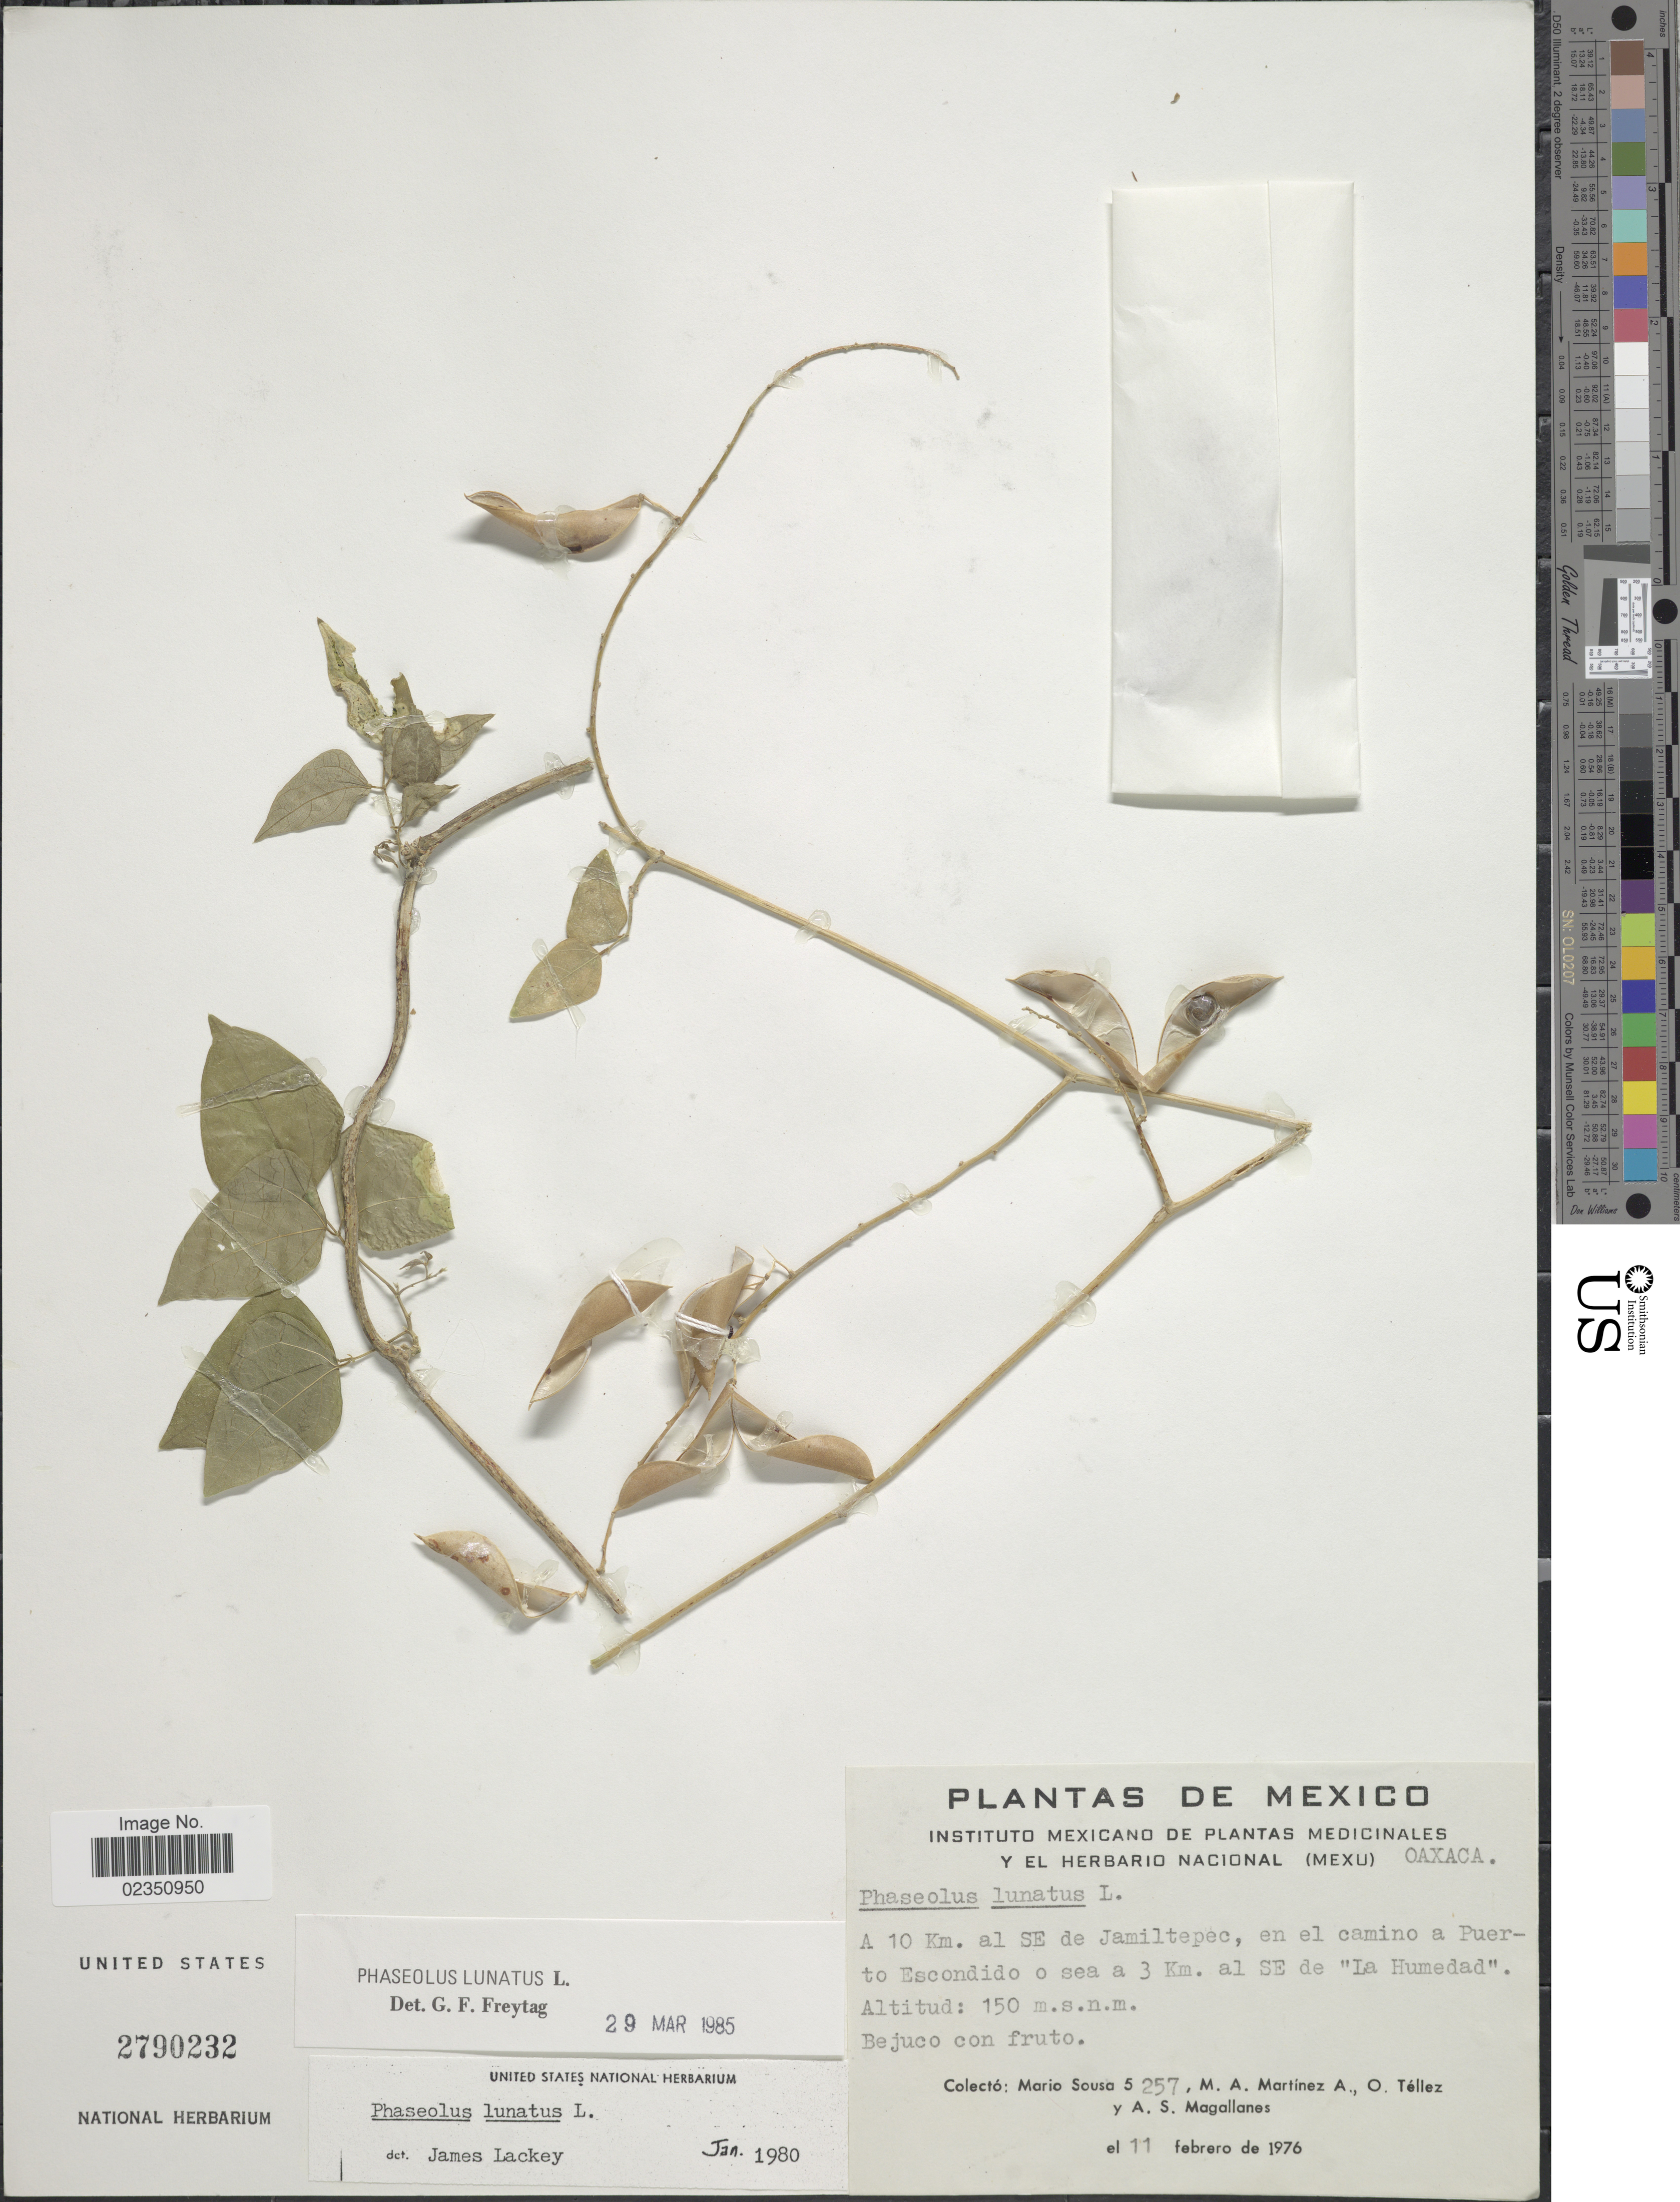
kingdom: Plantae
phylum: Tracheophyta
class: Magnoliopsida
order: Fabales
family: Fabaceae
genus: Phaseolus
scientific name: Phaseolus lunatus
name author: L.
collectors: M. Sousa S., M. A. Martínez Alfaro, O. Tellez & A. Magallanes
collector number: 257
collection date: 1976-02-11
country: Mexico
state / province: Oaxaca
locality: A 10 Km al SE de Jamiltepec, en el camino a Puerto Escondido o seca a 3 Km al SE de 'La Humedad'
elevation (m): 150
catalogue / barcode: US 2790232